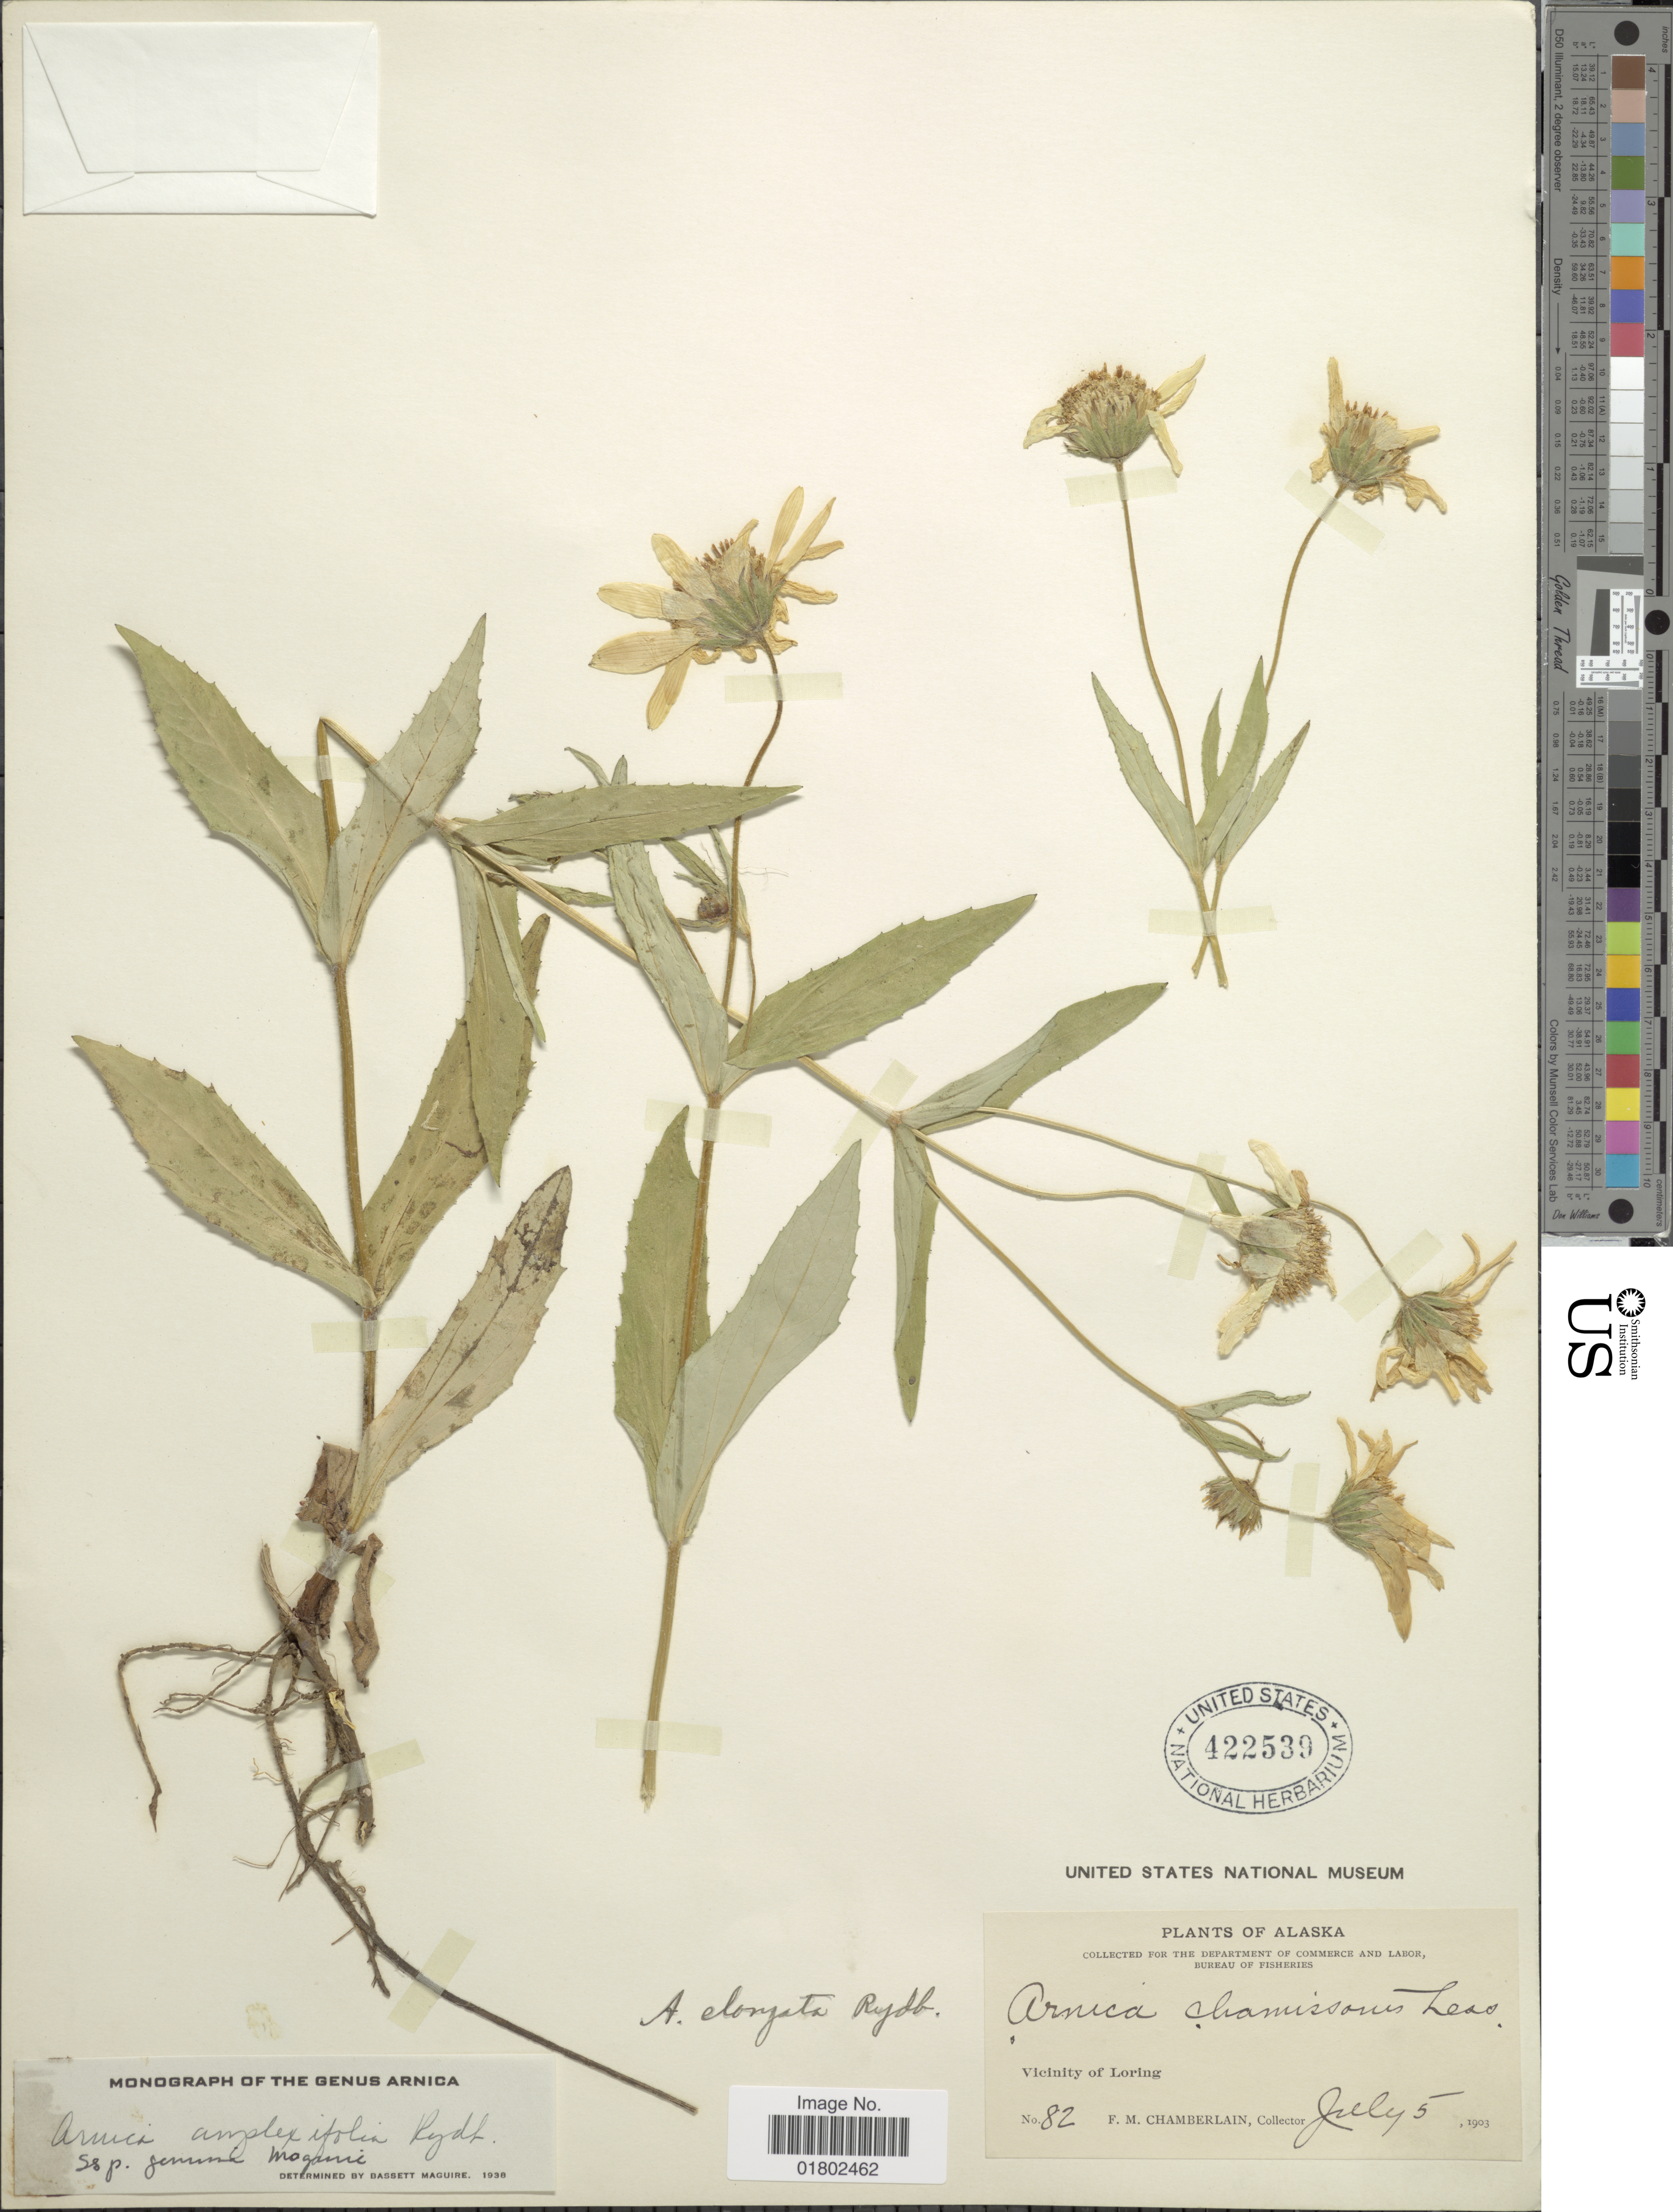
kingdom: Plantae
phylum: Tracheophyta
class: Magnoliopsida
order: Asterales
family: Asteraceae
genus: Arnica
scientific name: Arnica amplexifolia subsp. genuina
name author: Maguire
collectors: F. Chamberlain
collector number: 82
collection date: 1903-07-05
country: United States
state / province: Alaska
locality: Vicinity of Loring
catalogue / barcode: US 422539